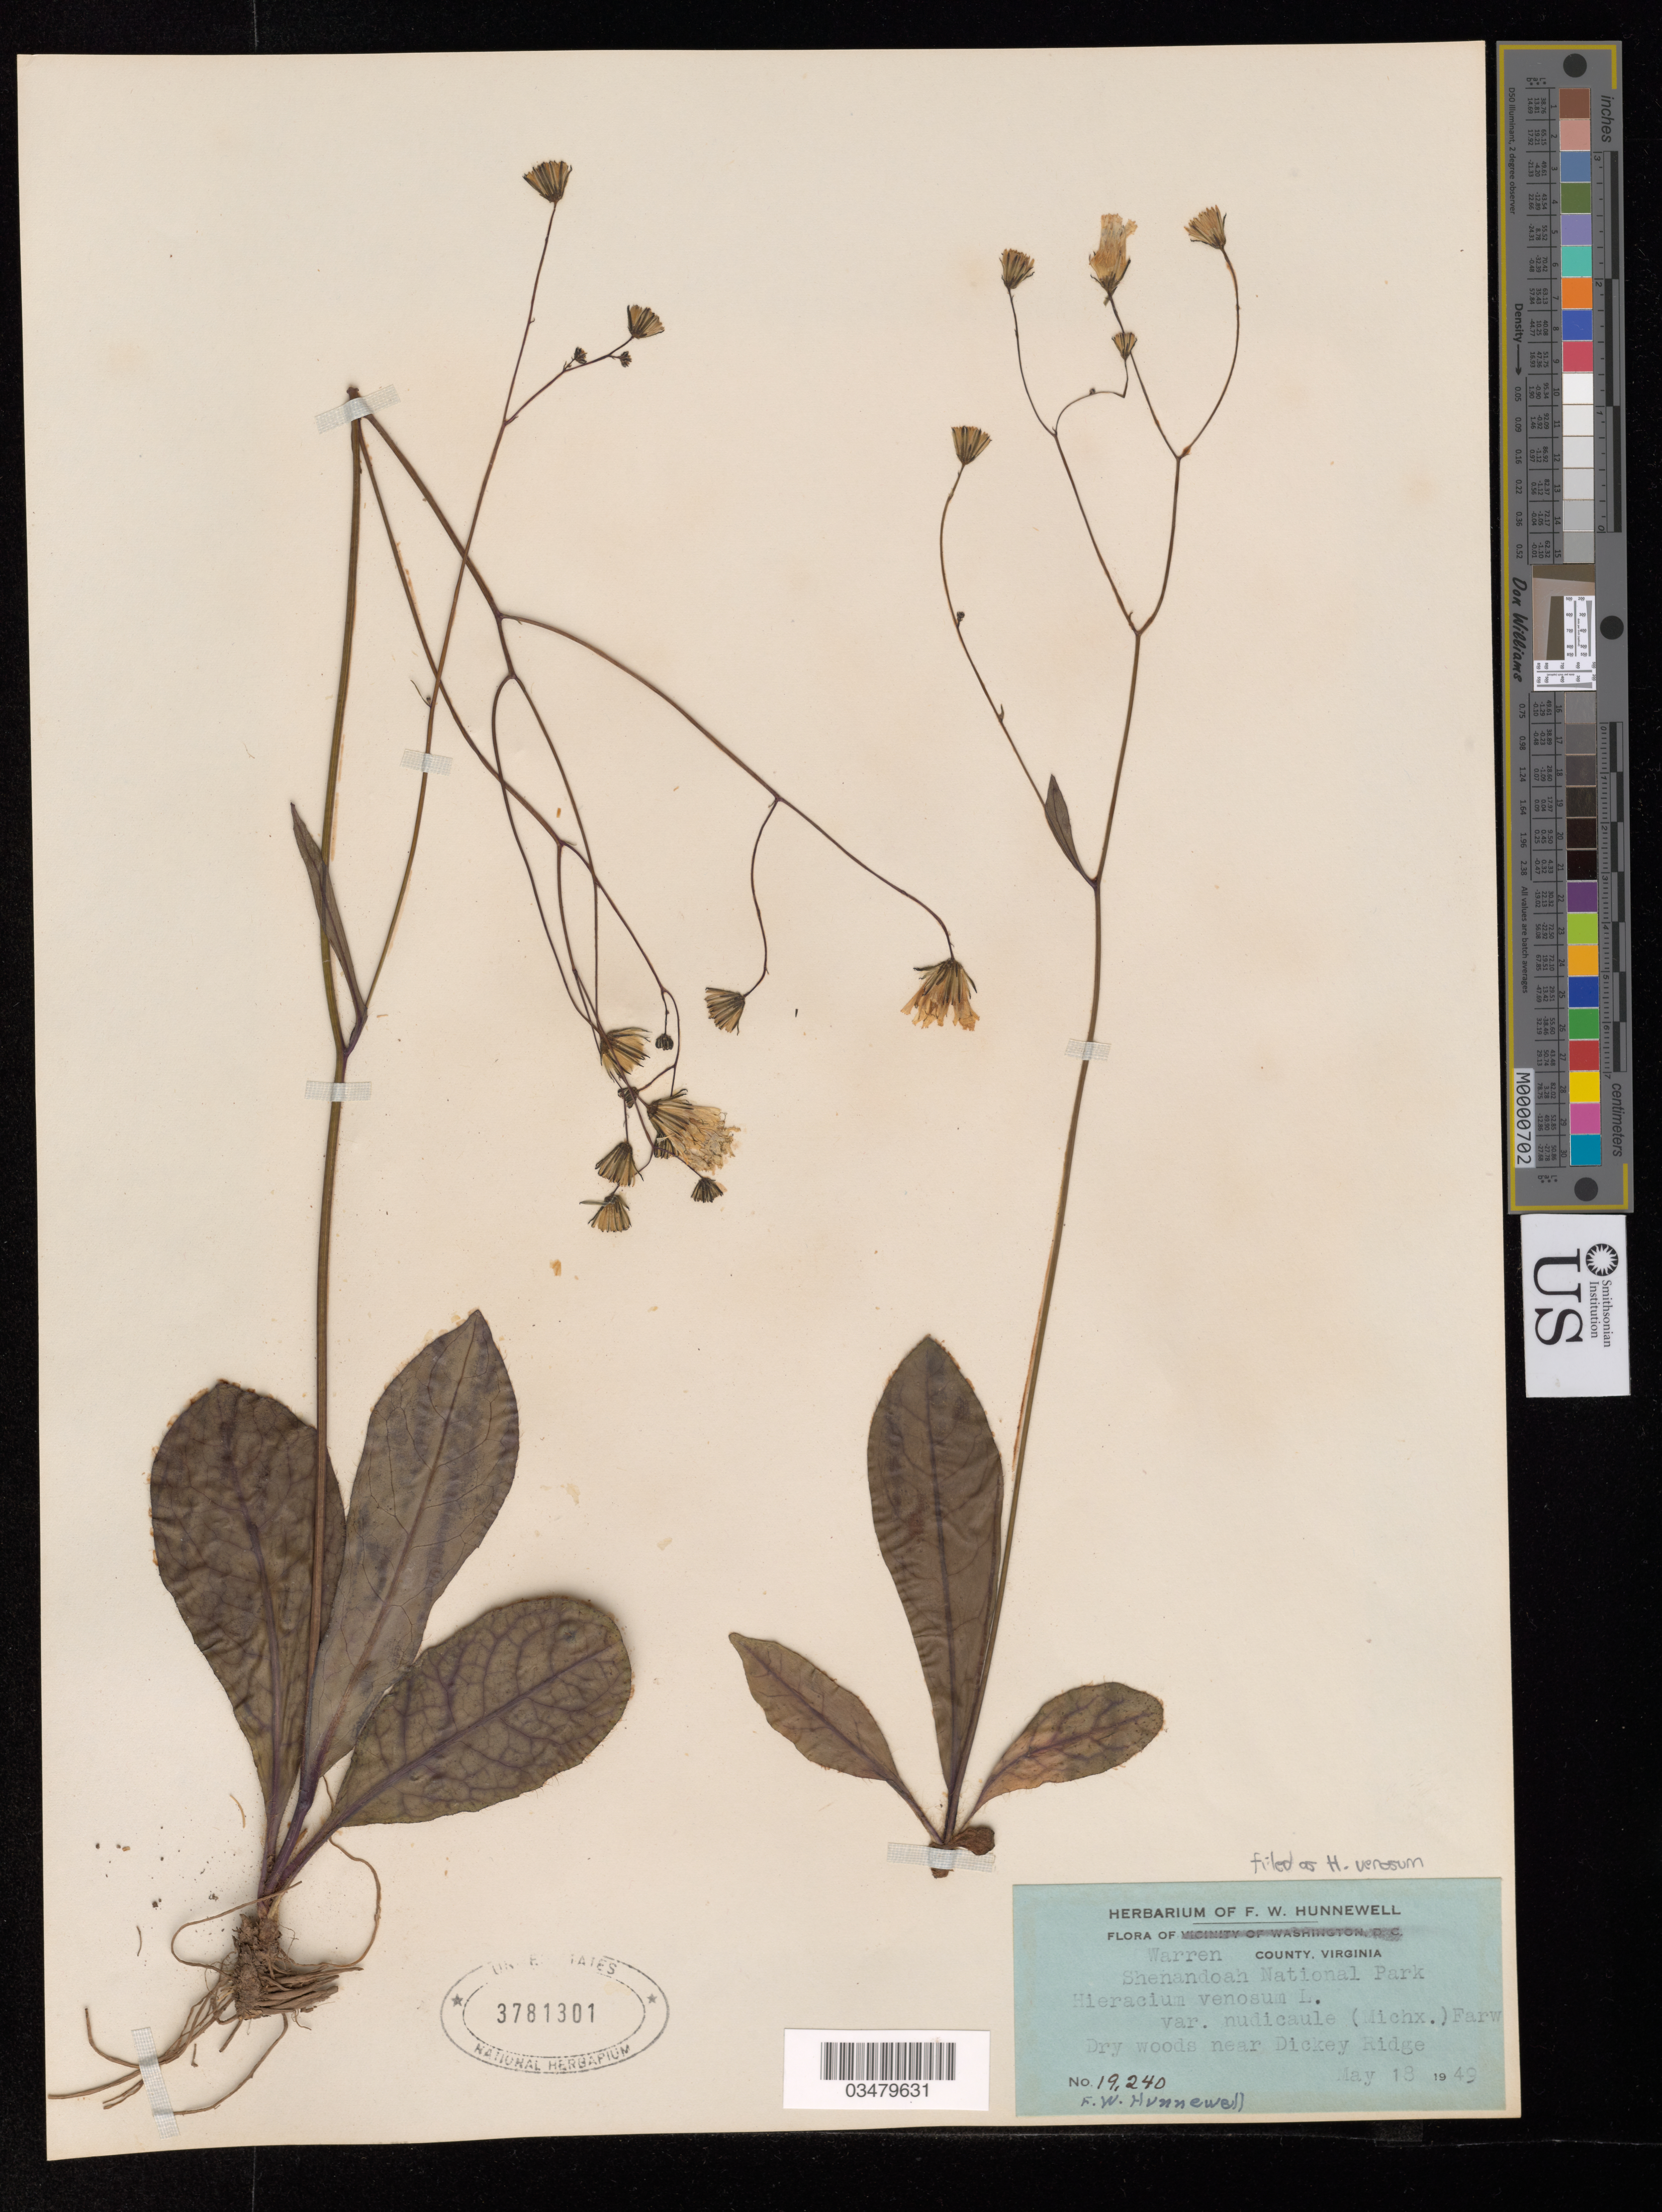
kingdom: Plantae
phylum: Tracheophyta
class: Magnoliopsida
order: Asterales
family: Asteraceae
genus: Hieracium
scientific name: Hieracium venosum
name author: L.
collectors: F. Hunnewell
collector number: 19240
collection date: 1949-05-18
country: United States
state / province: Virginia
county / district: Warren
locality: Shenandoah National Park, near Dickey Ridge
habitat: Dry woods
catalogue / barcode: US 3781301